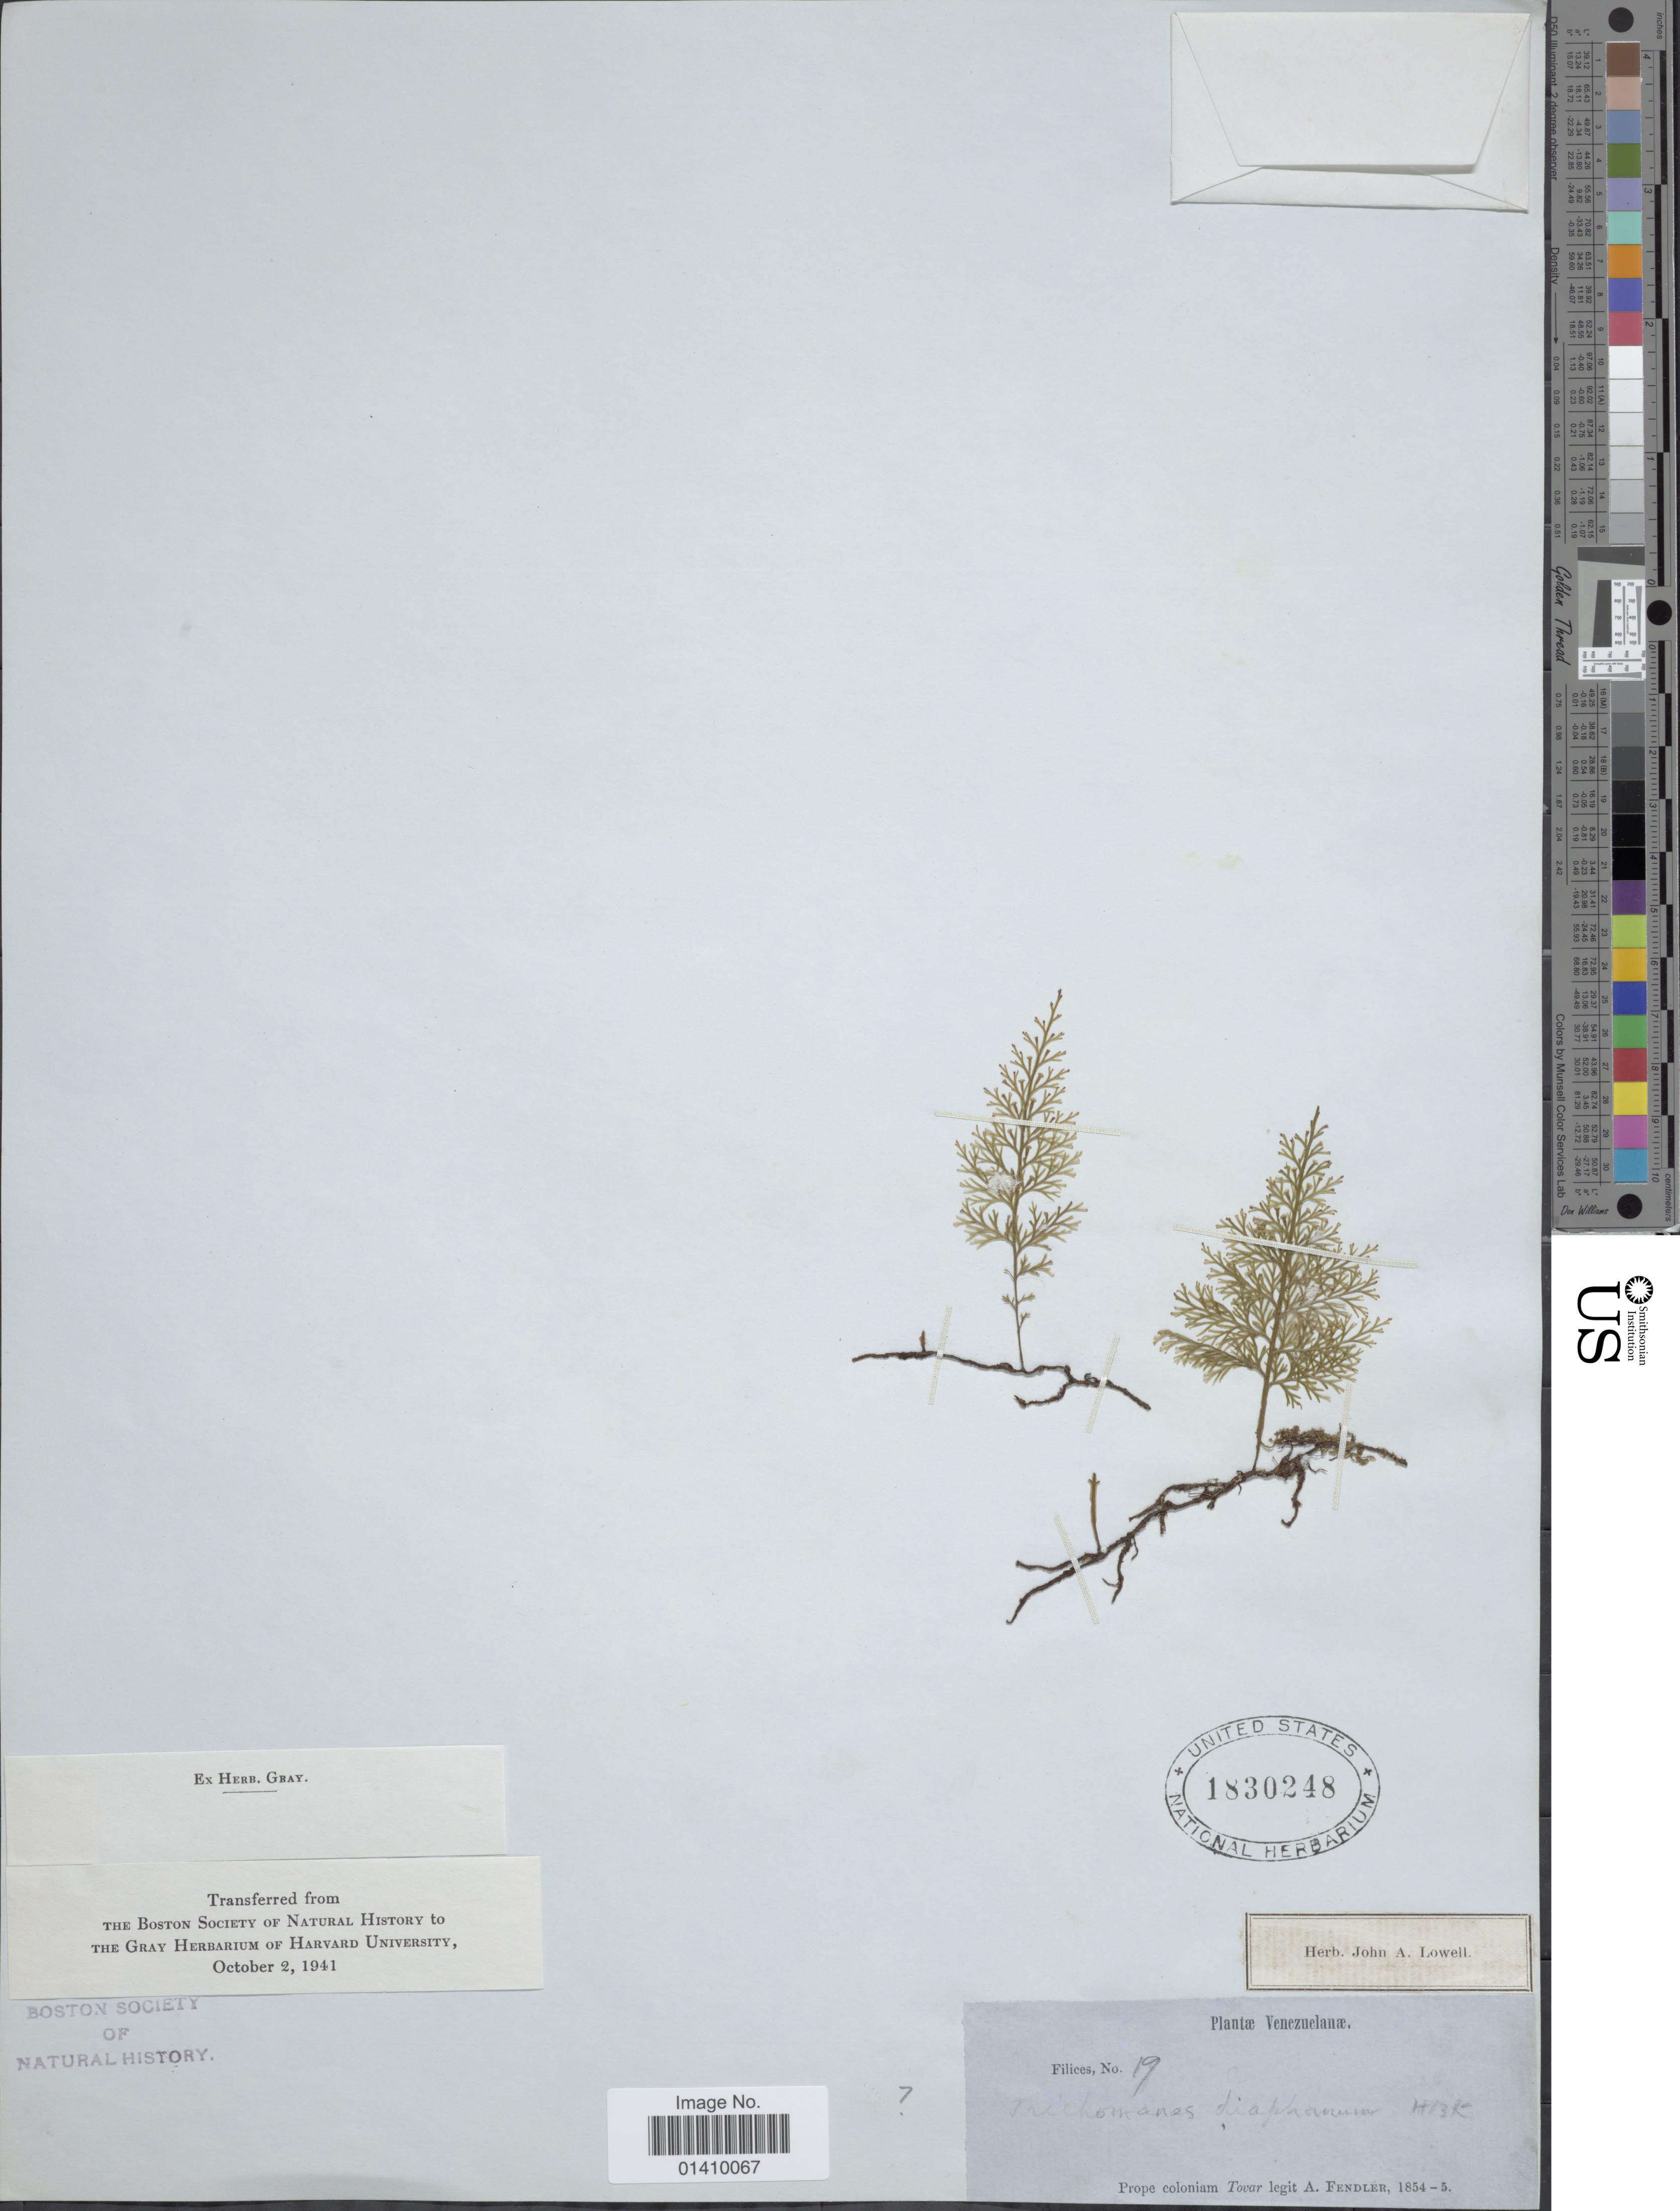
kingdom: Plantae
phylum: Tracheophyta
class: Polypodiopsida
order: Hymenophyllales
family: Hymenophyllaceae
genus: Polyphlebium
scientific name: Polyphlebium diaphanum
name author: (Kunth) Ebihara & Dubuisson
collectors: A. Fendler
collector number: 19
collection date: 1854/1855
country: Venezuela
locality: Prope coloniam Tovar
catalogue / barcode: US 1830248